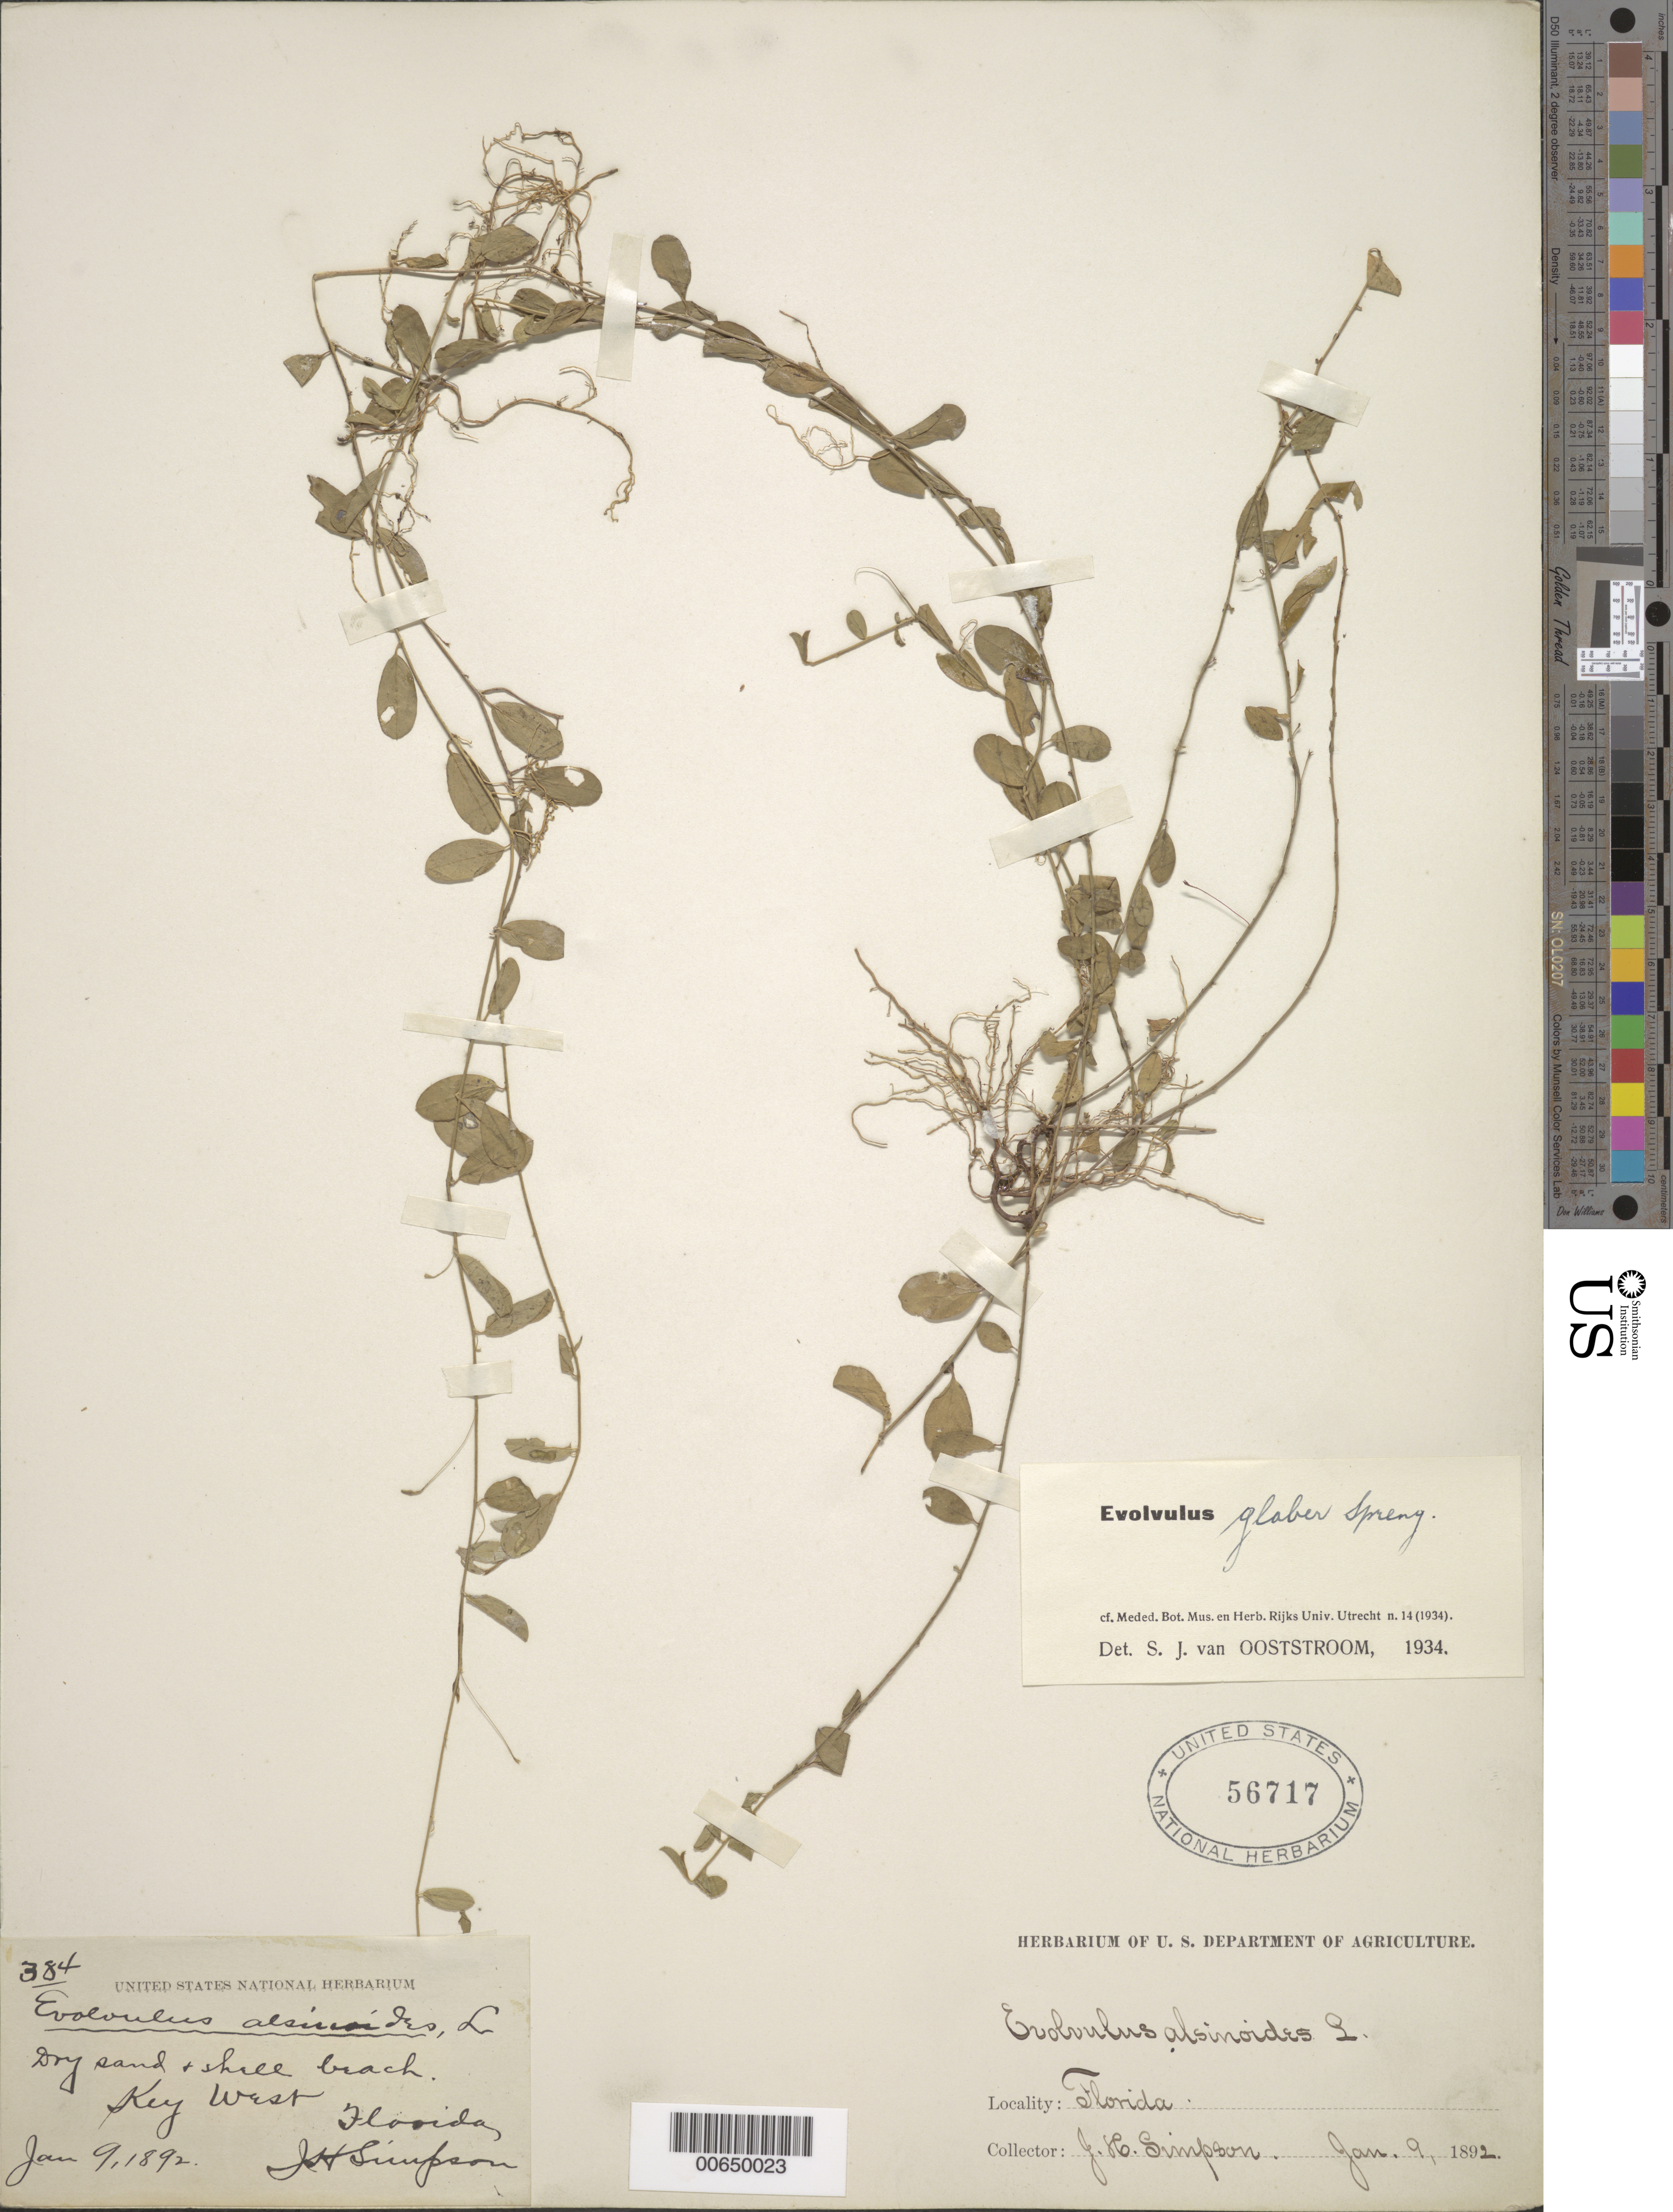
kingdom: Plantae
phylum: Tracheophyta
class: Magnoliopsida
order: Solanales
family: Convolvulaceae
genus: Evolvulus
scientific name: Evolvulus glaber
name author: Spreng.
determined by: Ooststroom, S. J. van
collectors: J. H. Simpson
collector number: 384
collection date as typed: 09 Jan 1892 or 01 Sep 1892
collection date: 1892-01-09 or 1892-09-01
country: United States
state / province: Florida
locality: Key West.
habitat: Dry sand & shell beach.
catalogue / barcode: US 56717